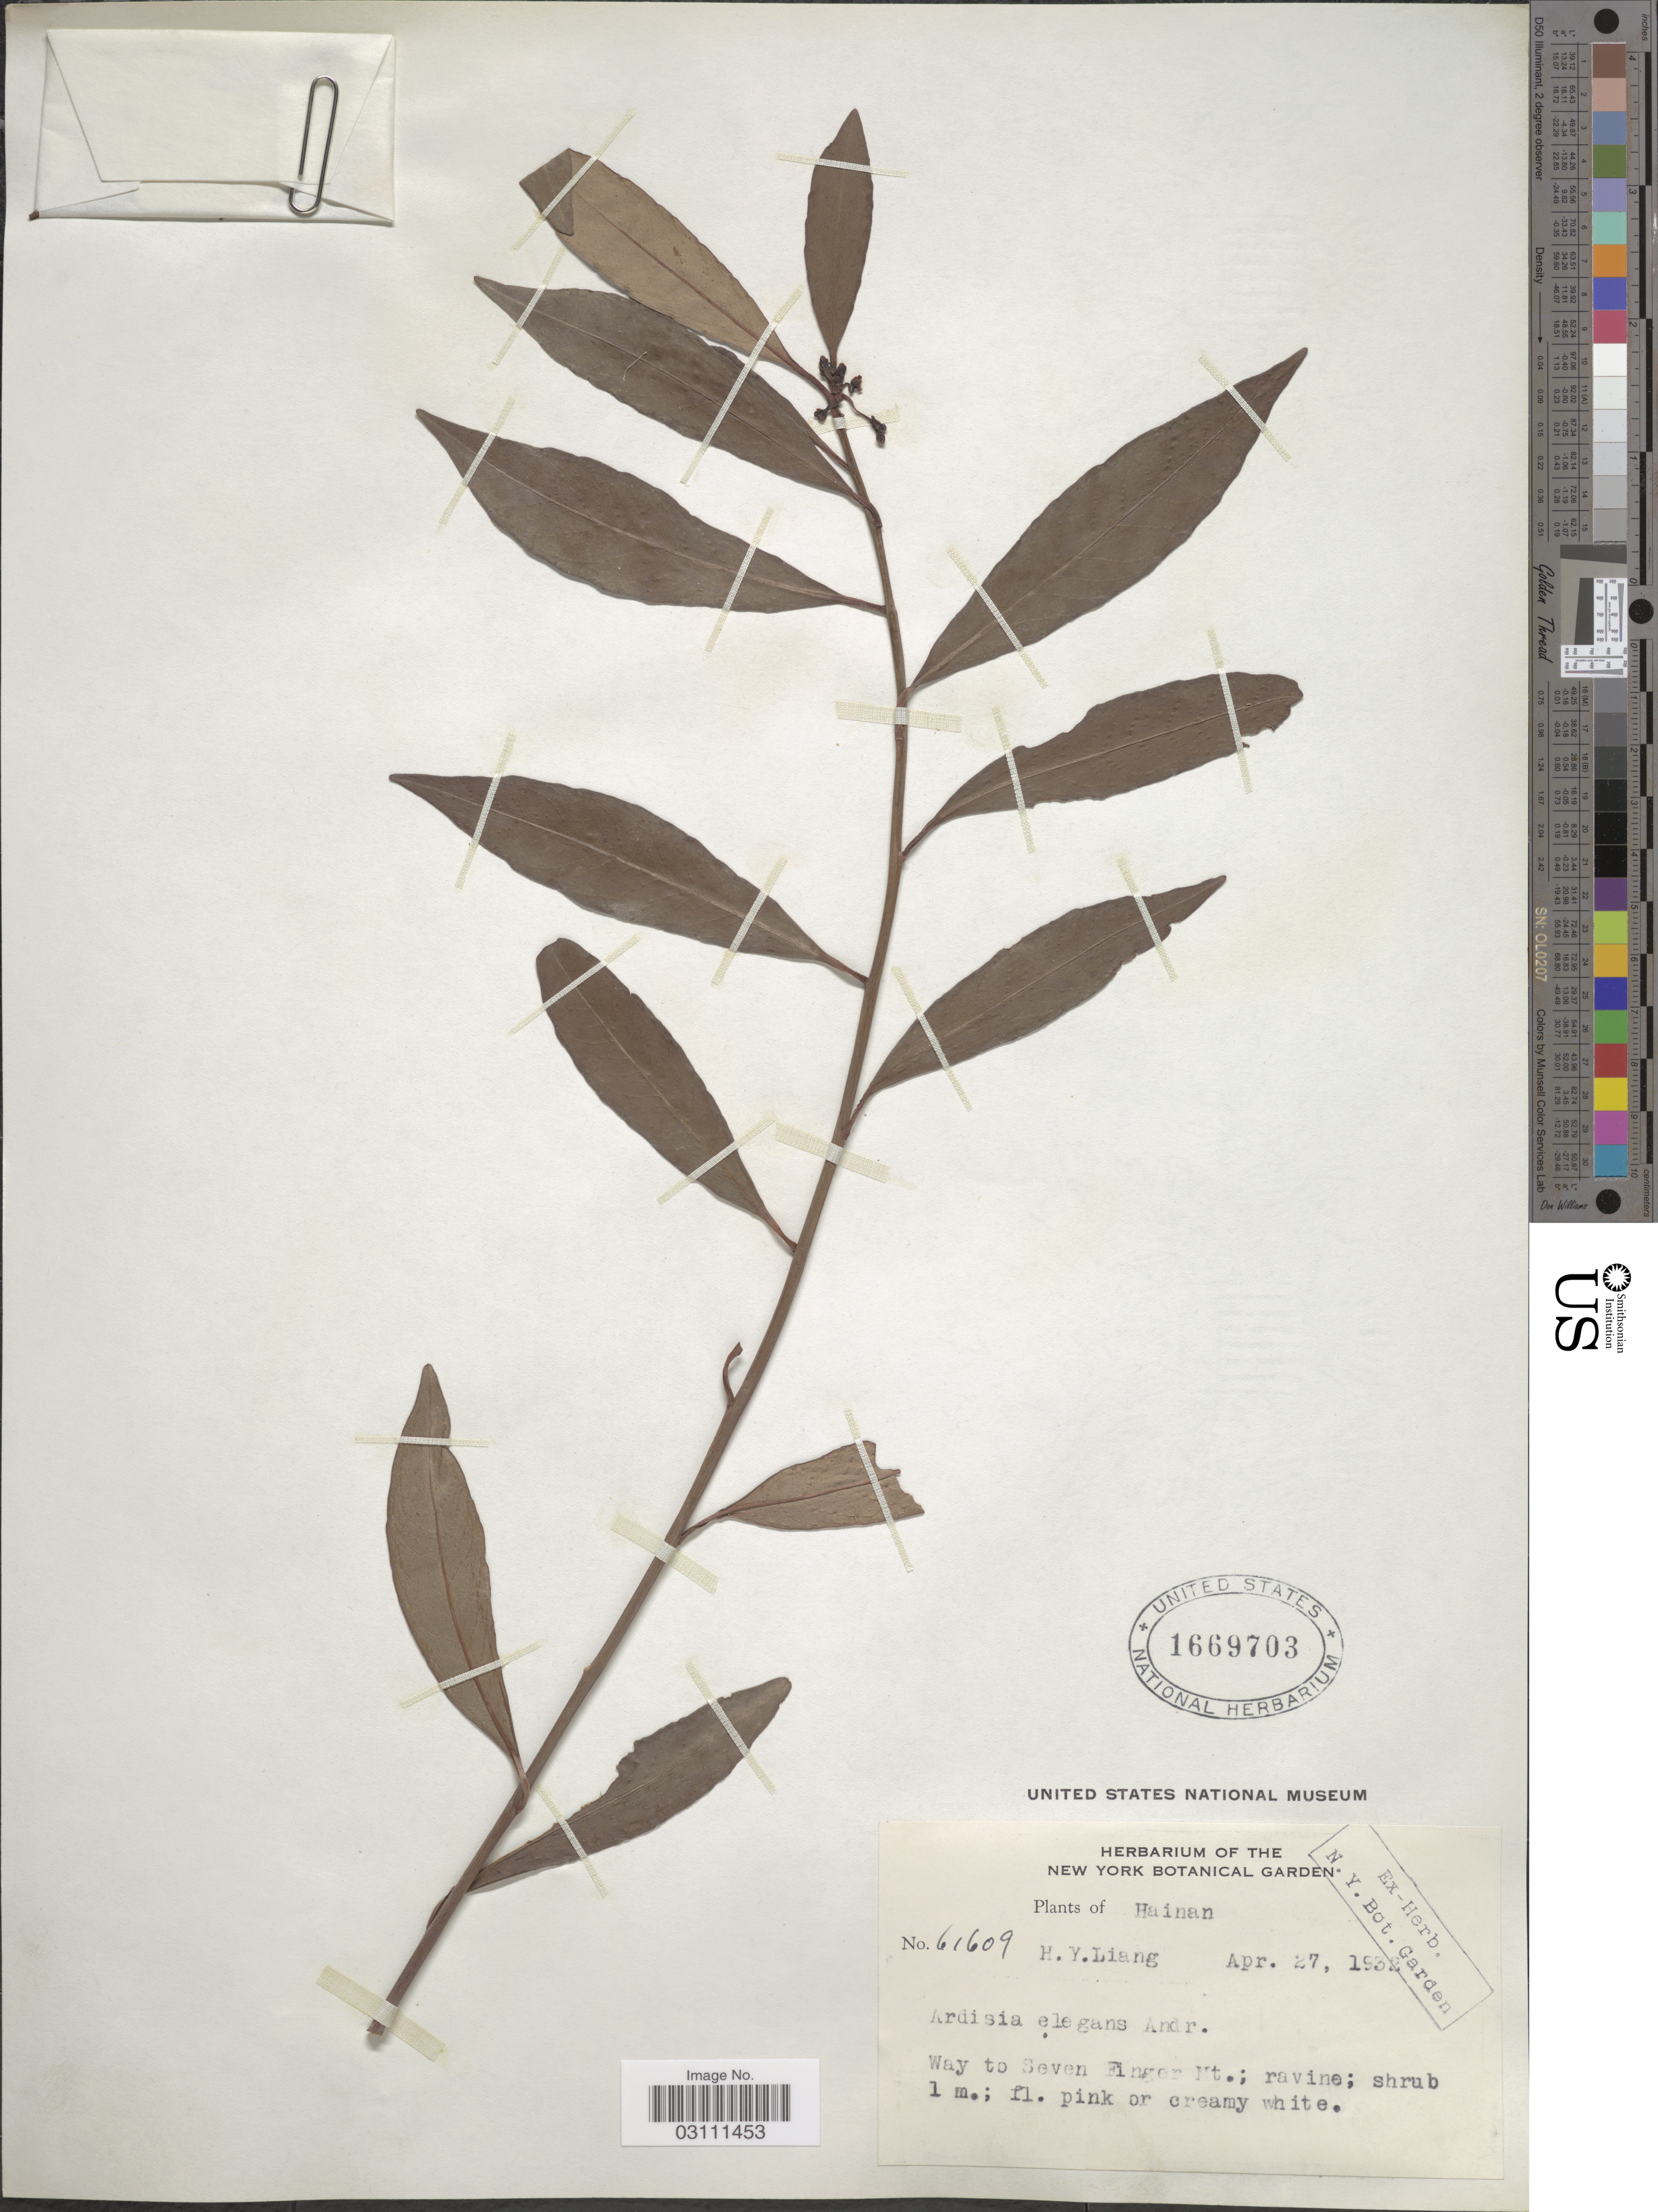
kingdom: Plantae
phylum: Tracheophyta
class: Magnoliopsida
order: Ericales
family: Primulaceae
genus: Ardisia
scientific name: Ardisia elegans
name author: Andrews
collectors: H. Y. Liang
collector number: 61609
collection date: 1932-04-27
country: China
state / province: Hainan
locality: Way to Seven Finger Mt.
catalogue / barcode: US 1669703